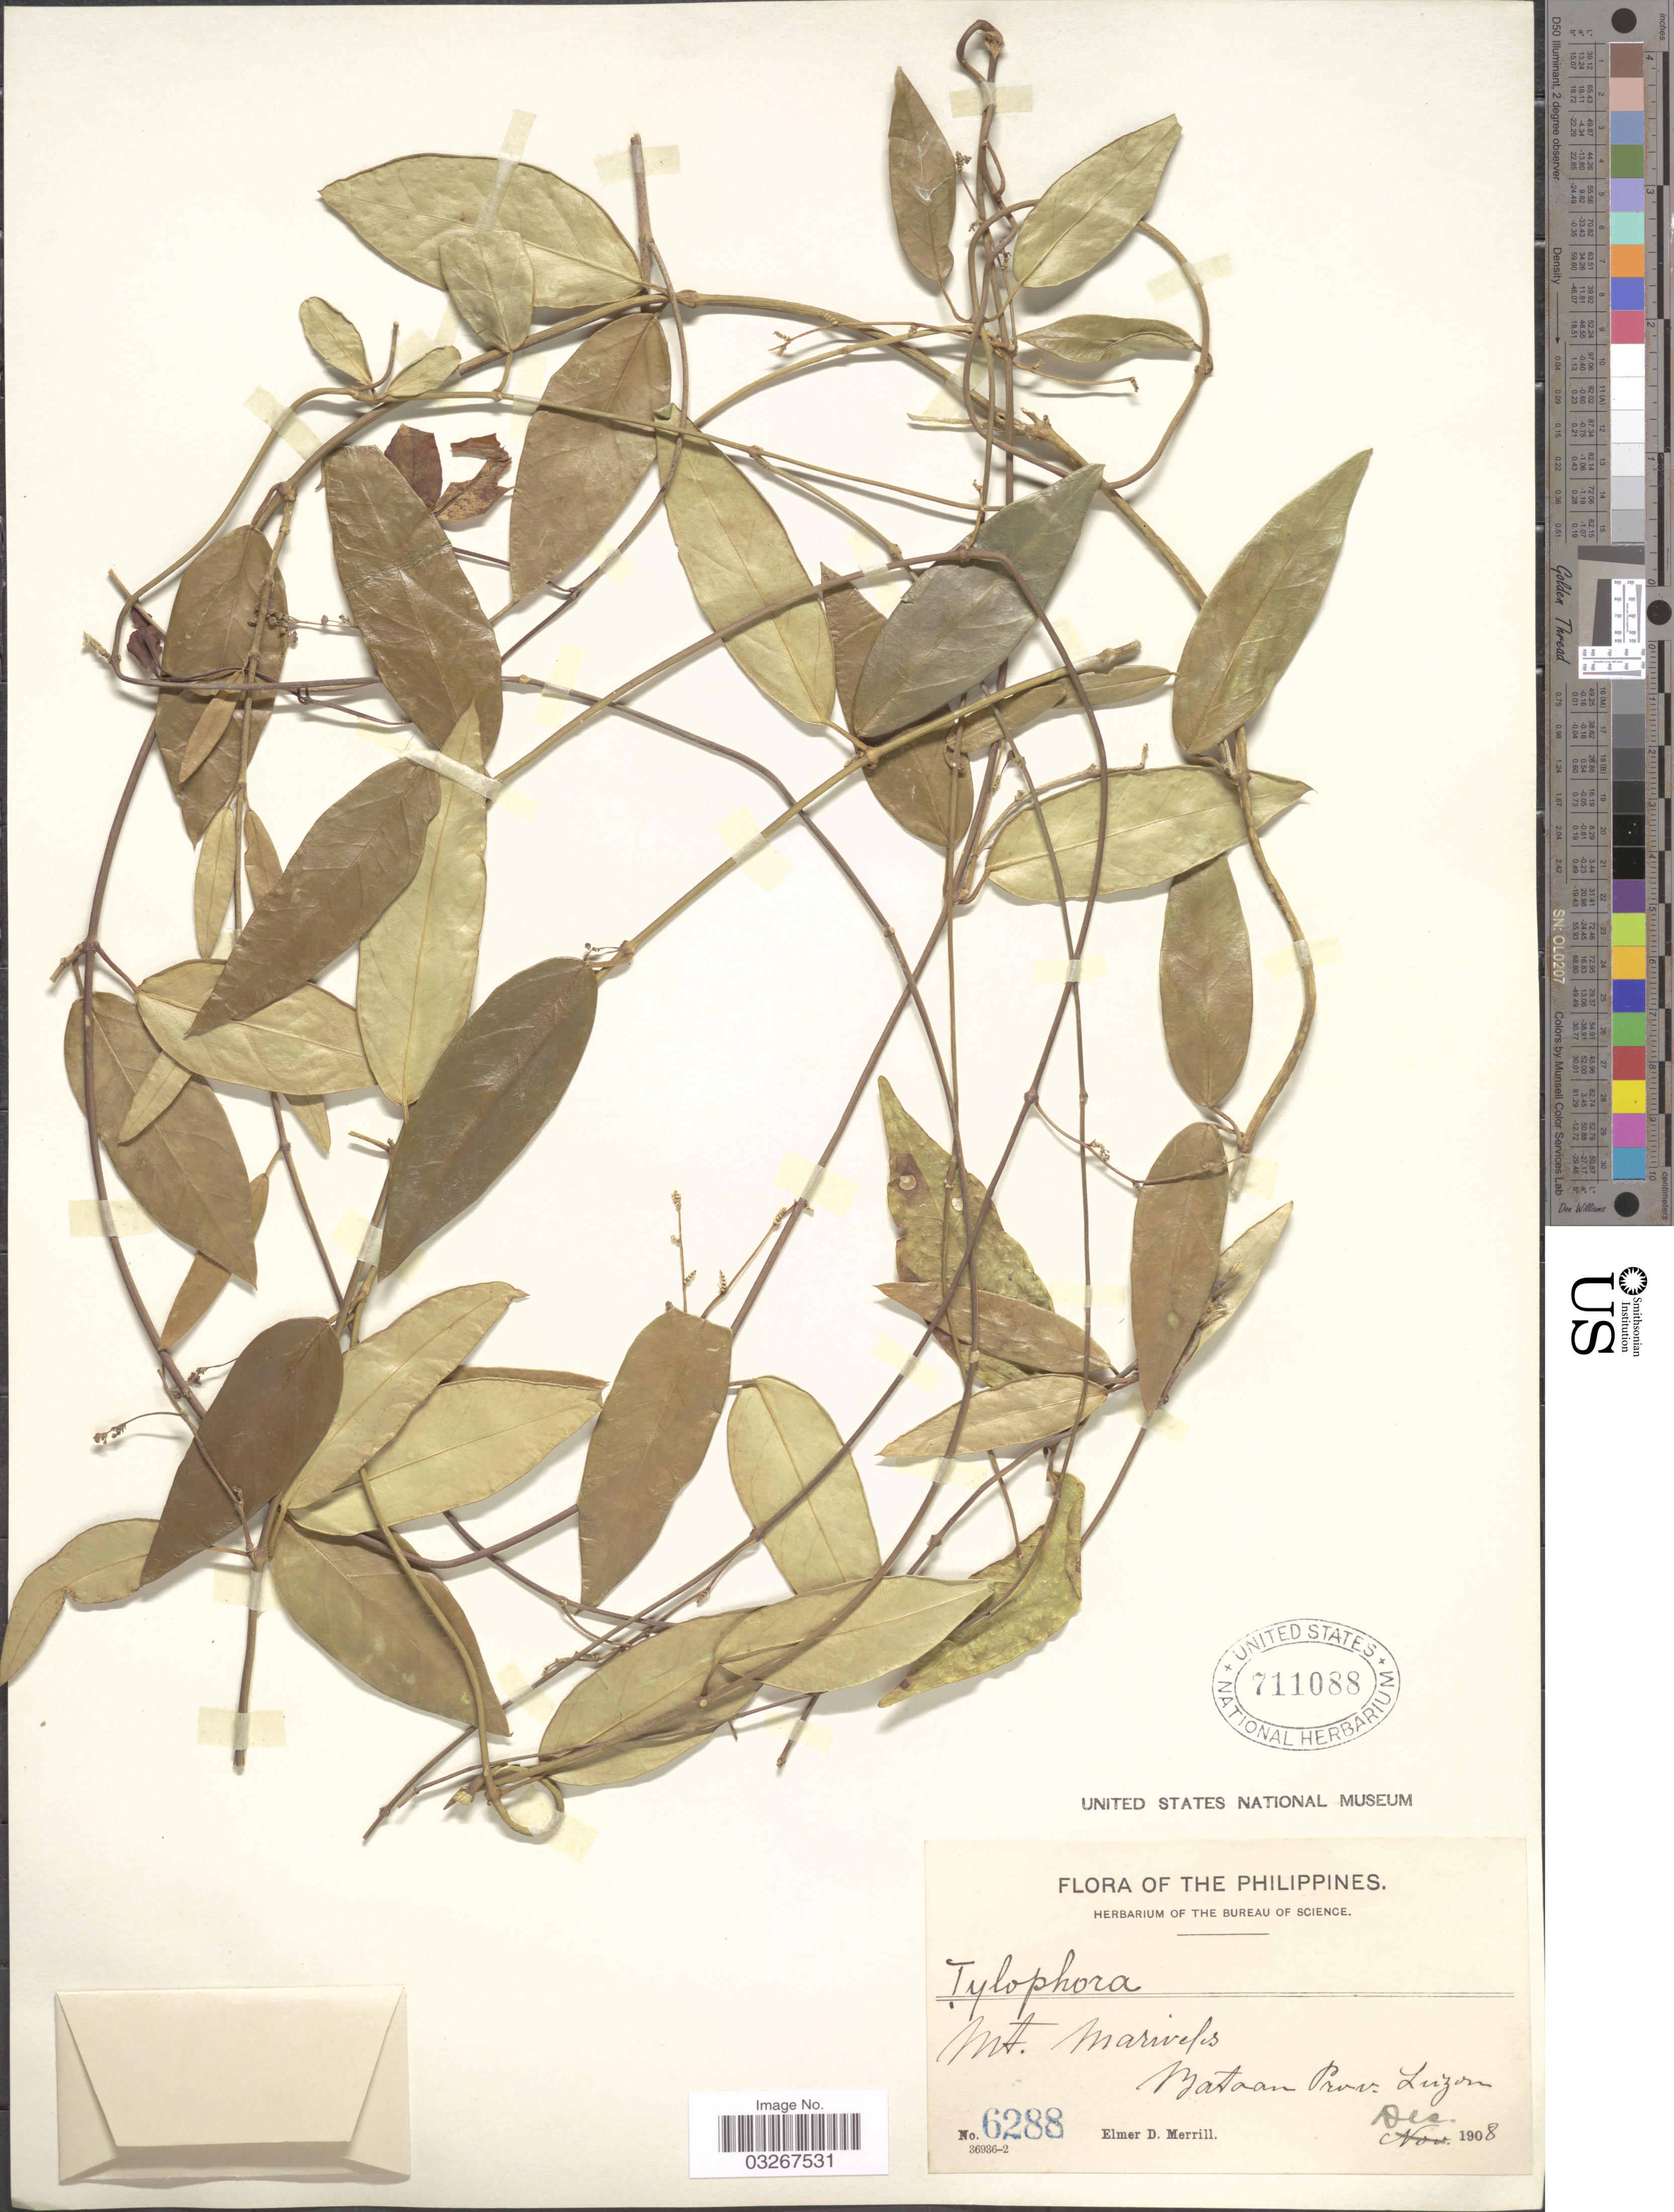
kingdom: Plantae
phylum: Tracheophyta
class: Magnoliopsida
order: Gentianales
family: Apocynaceae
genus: Tylophora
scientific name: Tylophora sp.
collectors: E. D. Merrill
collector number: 6288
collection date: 1908-12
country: Philippines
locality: Mt. Mariveles, Bataan Prov., Luzon.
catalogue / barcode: US 711088